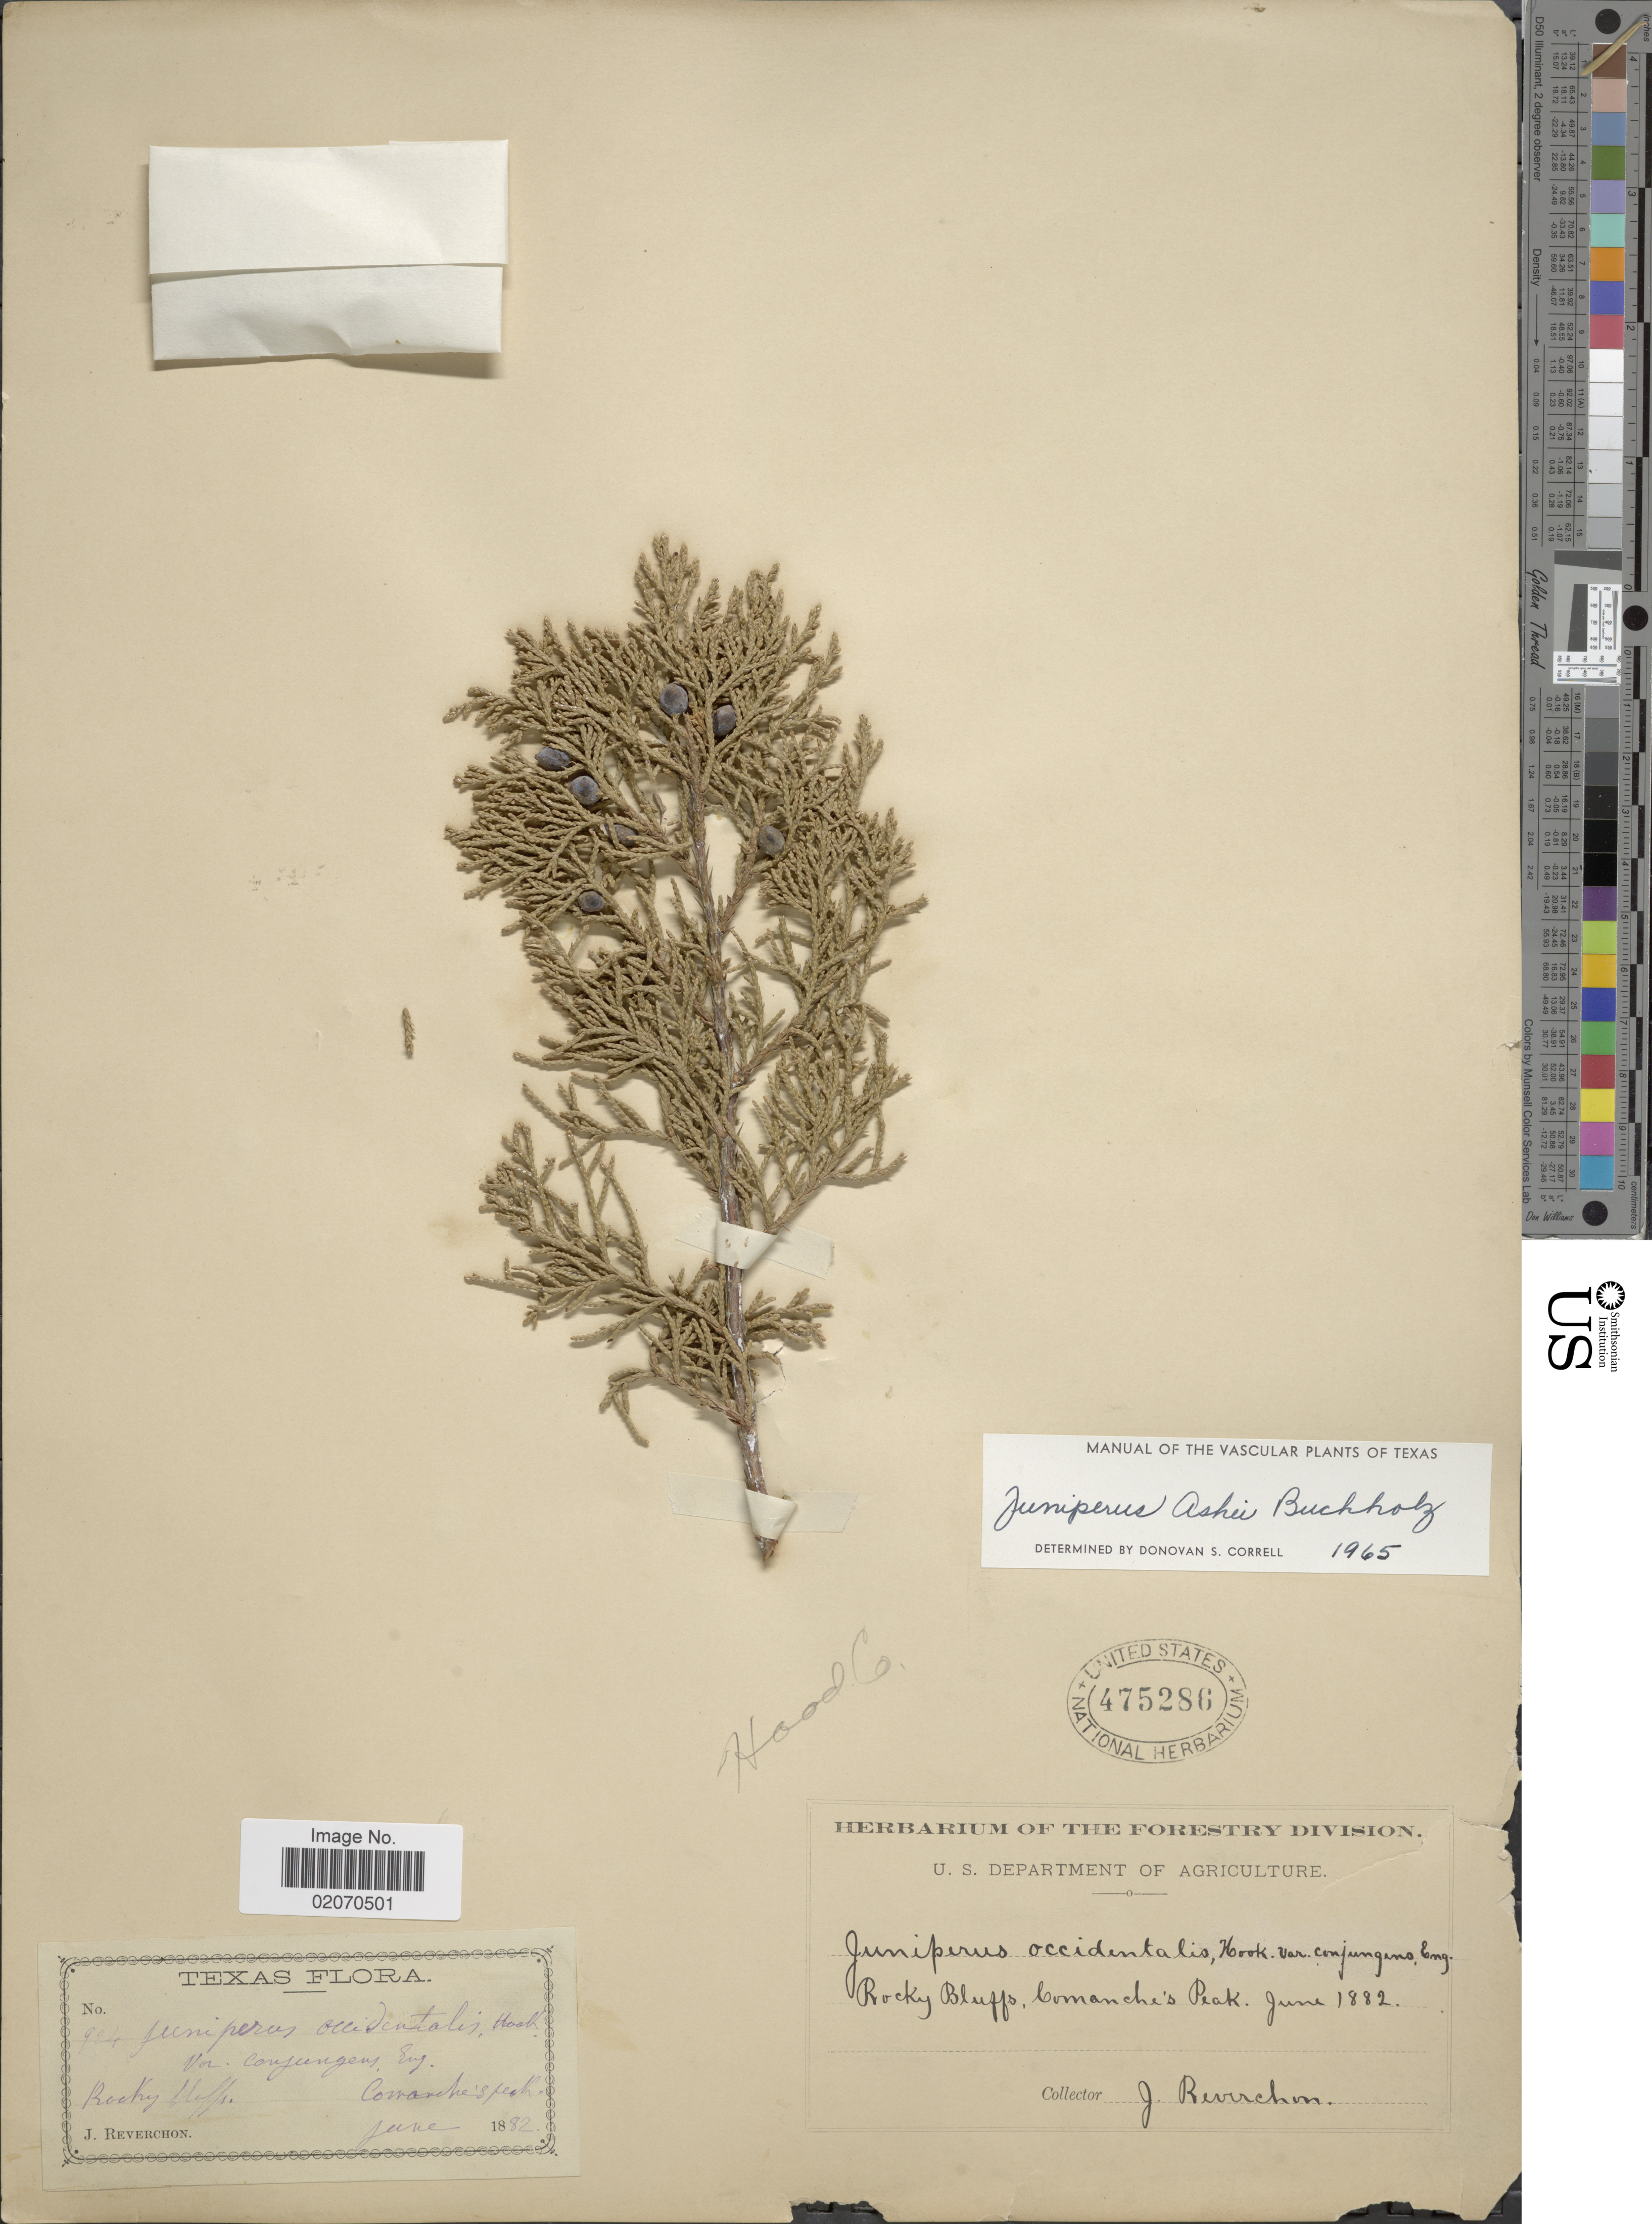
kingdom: Plantae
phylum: Tracheophyta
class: Pinopsida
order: Pinales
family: Cupressaceae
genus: Juniperus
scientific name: Juniperus ashei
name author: J. Buchholz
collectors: J. Reverchon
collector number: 924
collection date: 1882-06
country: United States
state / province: Texas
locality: Comanche's Peak, Rocky Bluffs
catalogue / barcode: US 475286